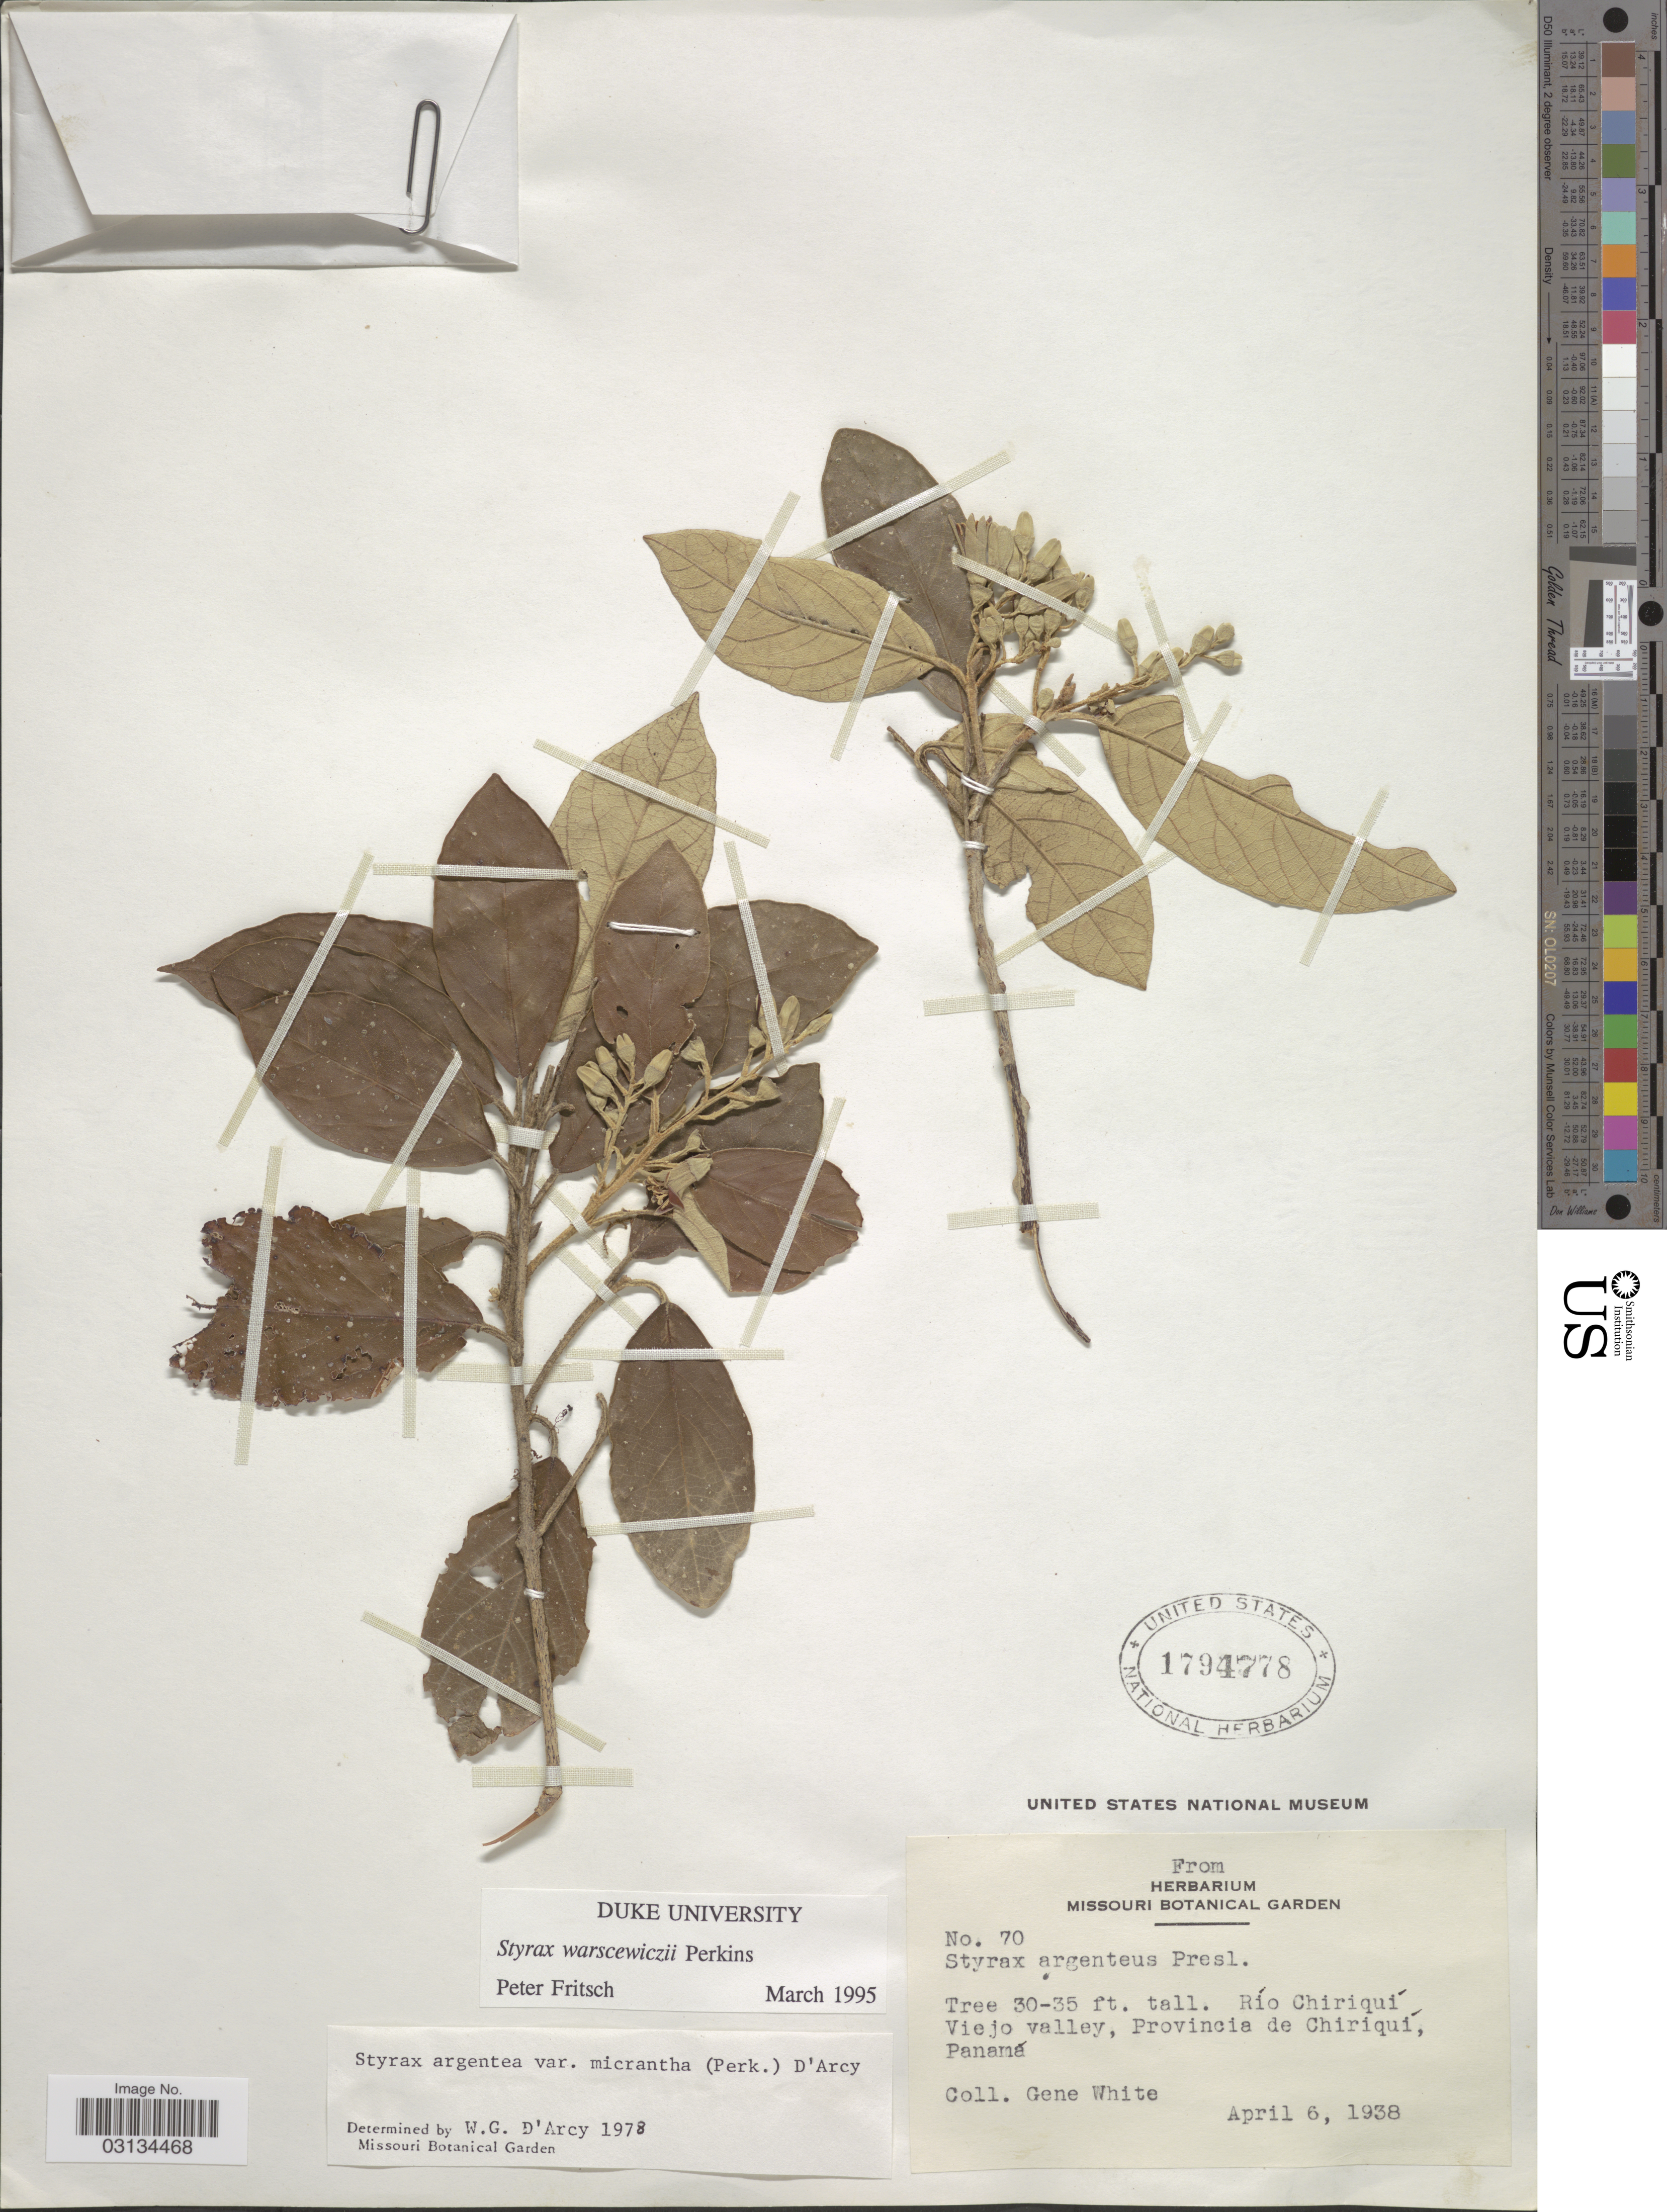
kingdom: Plantae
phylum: Tracheophyta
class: Magnoliopsida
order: Ericales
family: Styracaceae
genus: Styrax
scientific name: Styrax warscewiczii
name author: Perkins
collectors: G. White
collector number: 70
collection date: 1938-04-06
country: Panama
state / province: Chiriqui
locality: Río Chiriquí Viejo valley, Provincia de Chiriquí.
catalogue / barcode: US 1794778